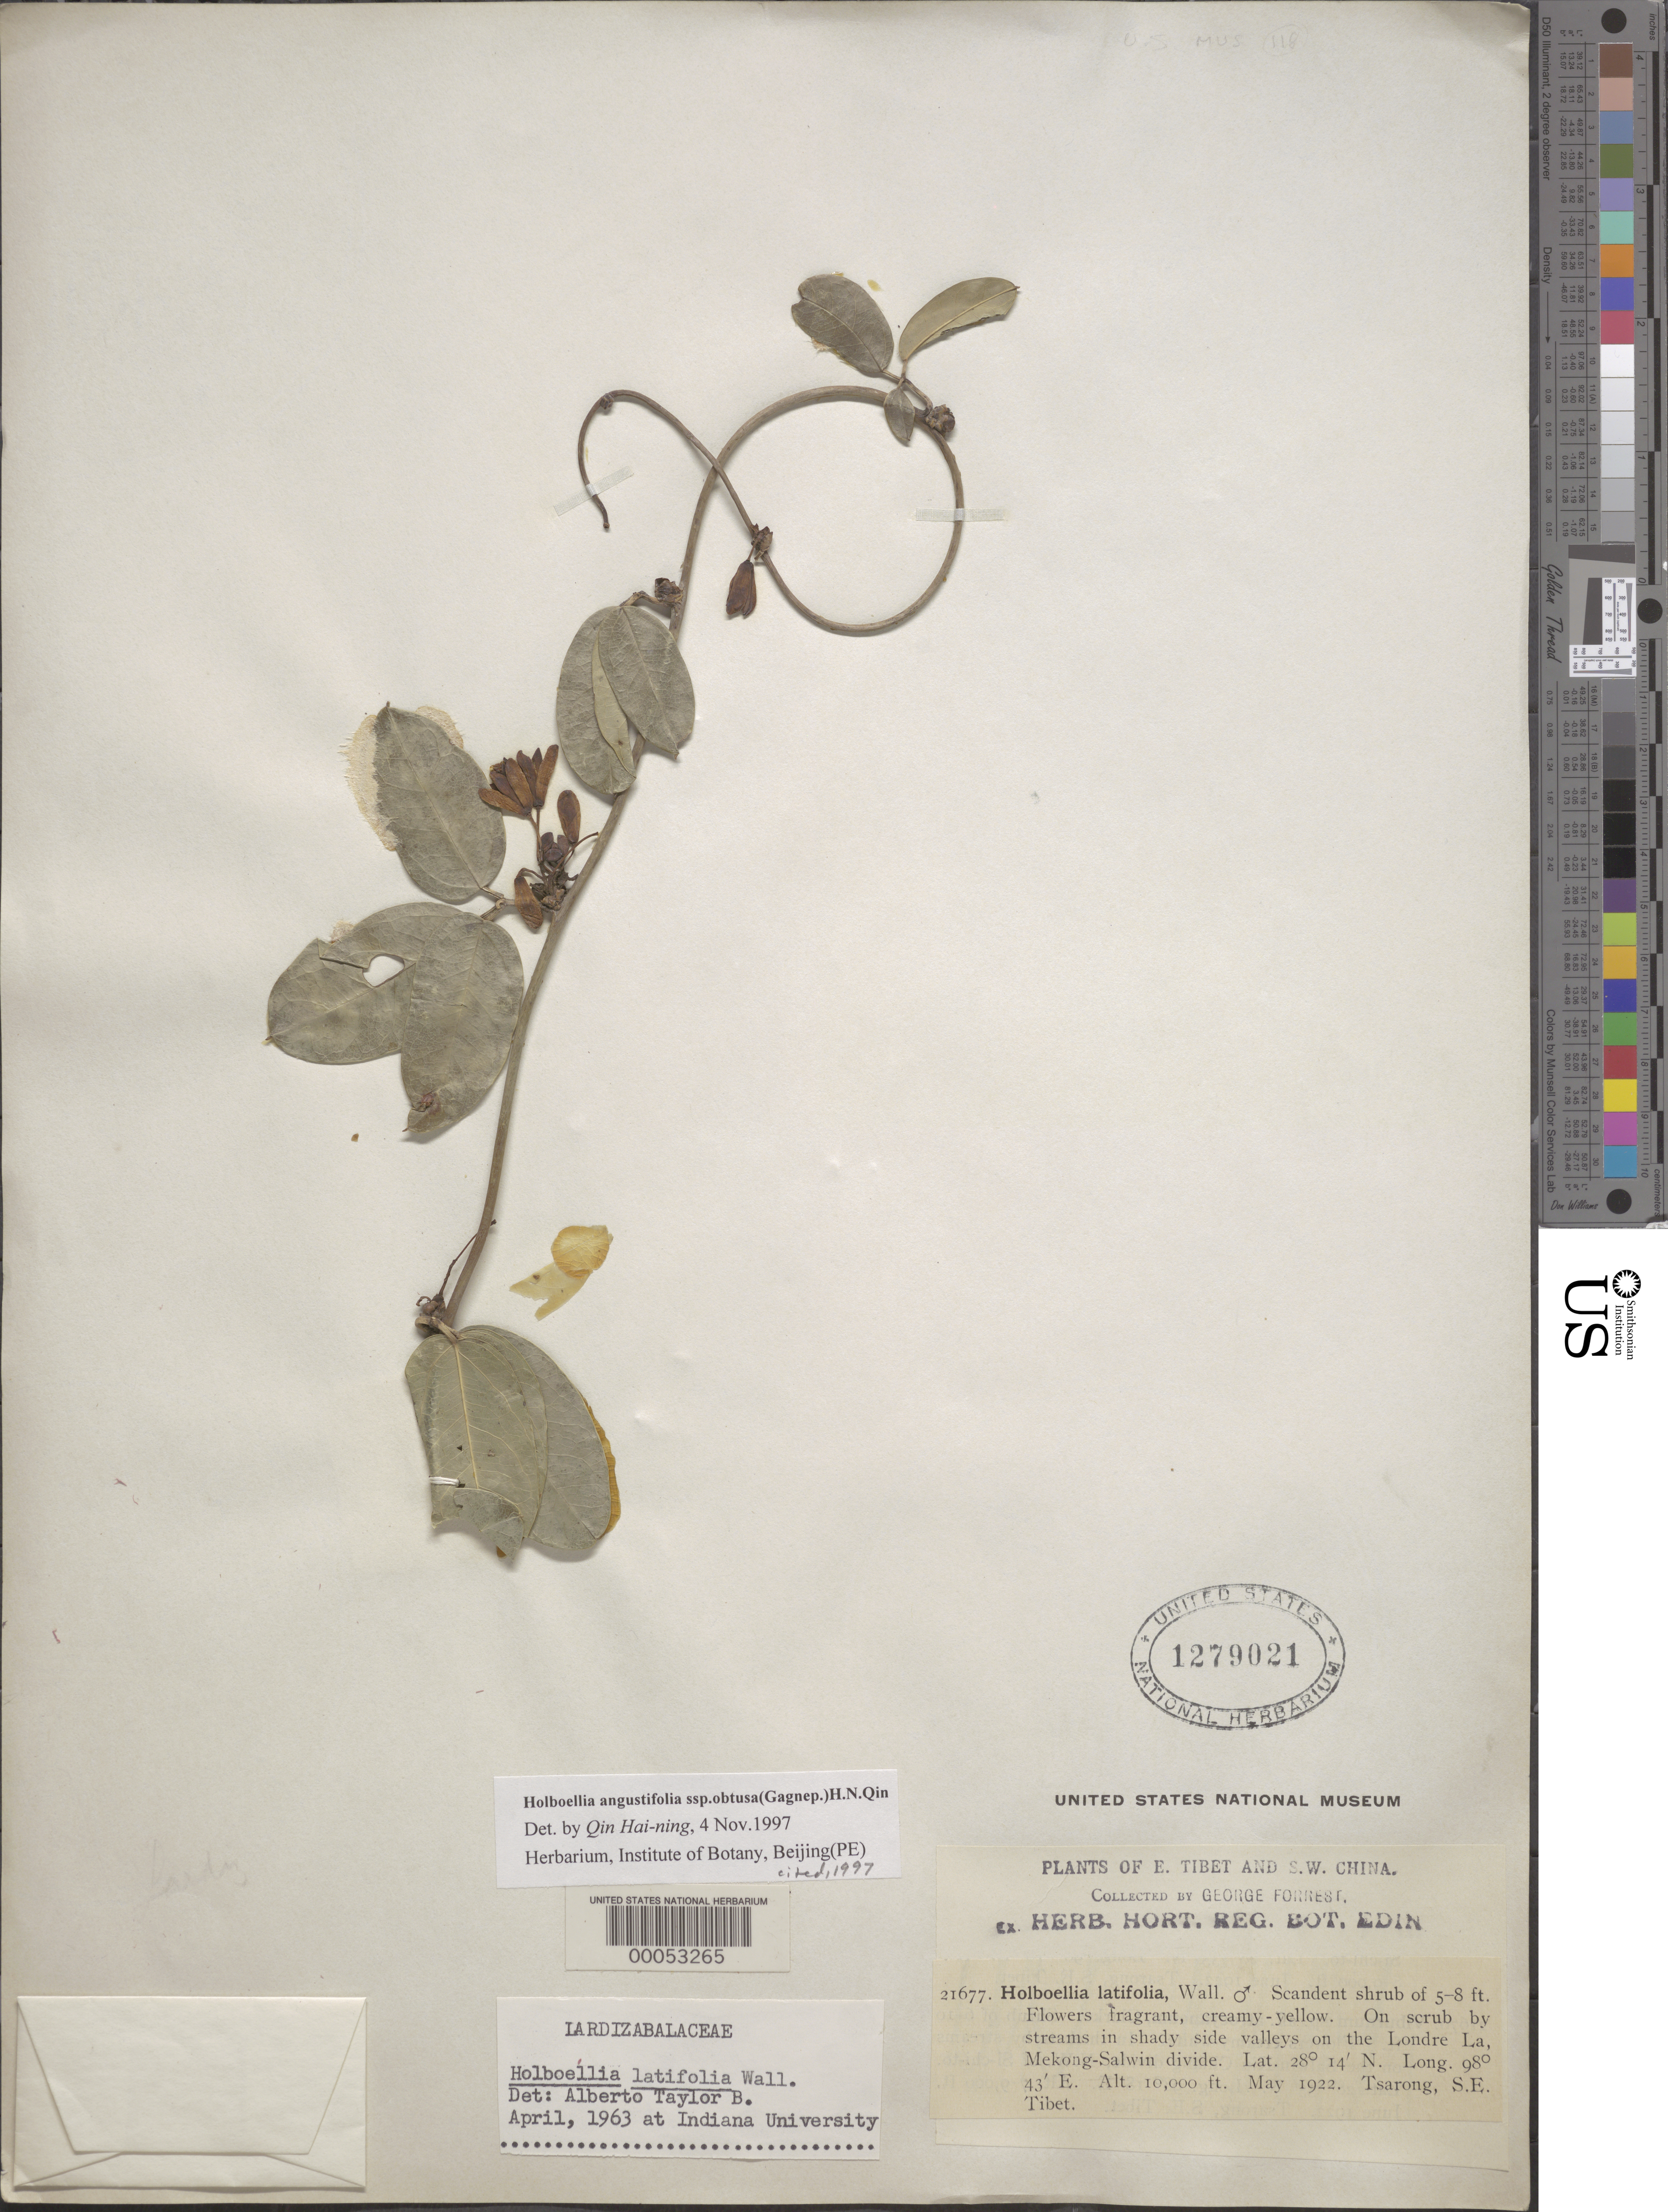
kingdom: Plantae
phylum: Tracheophyta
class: Magnoliopsida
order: Ranunculales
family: Lardizabalaceae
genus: Stauntonia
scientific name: Stauntonia angustifolia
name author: (Wall.) R. Br. & Wall.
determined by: Strong, Mark T., (BOT), Smithsonian Institution - National Museum of Natural History (UNITED STATES)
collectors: G. Forrest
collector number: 21677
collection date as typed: May 1922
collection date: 1922-05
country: China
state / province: Xizang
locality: On londre la, mekong-salwin divide. tsarong, s.e. tibet.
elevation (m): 3048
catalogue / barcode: US 1279021